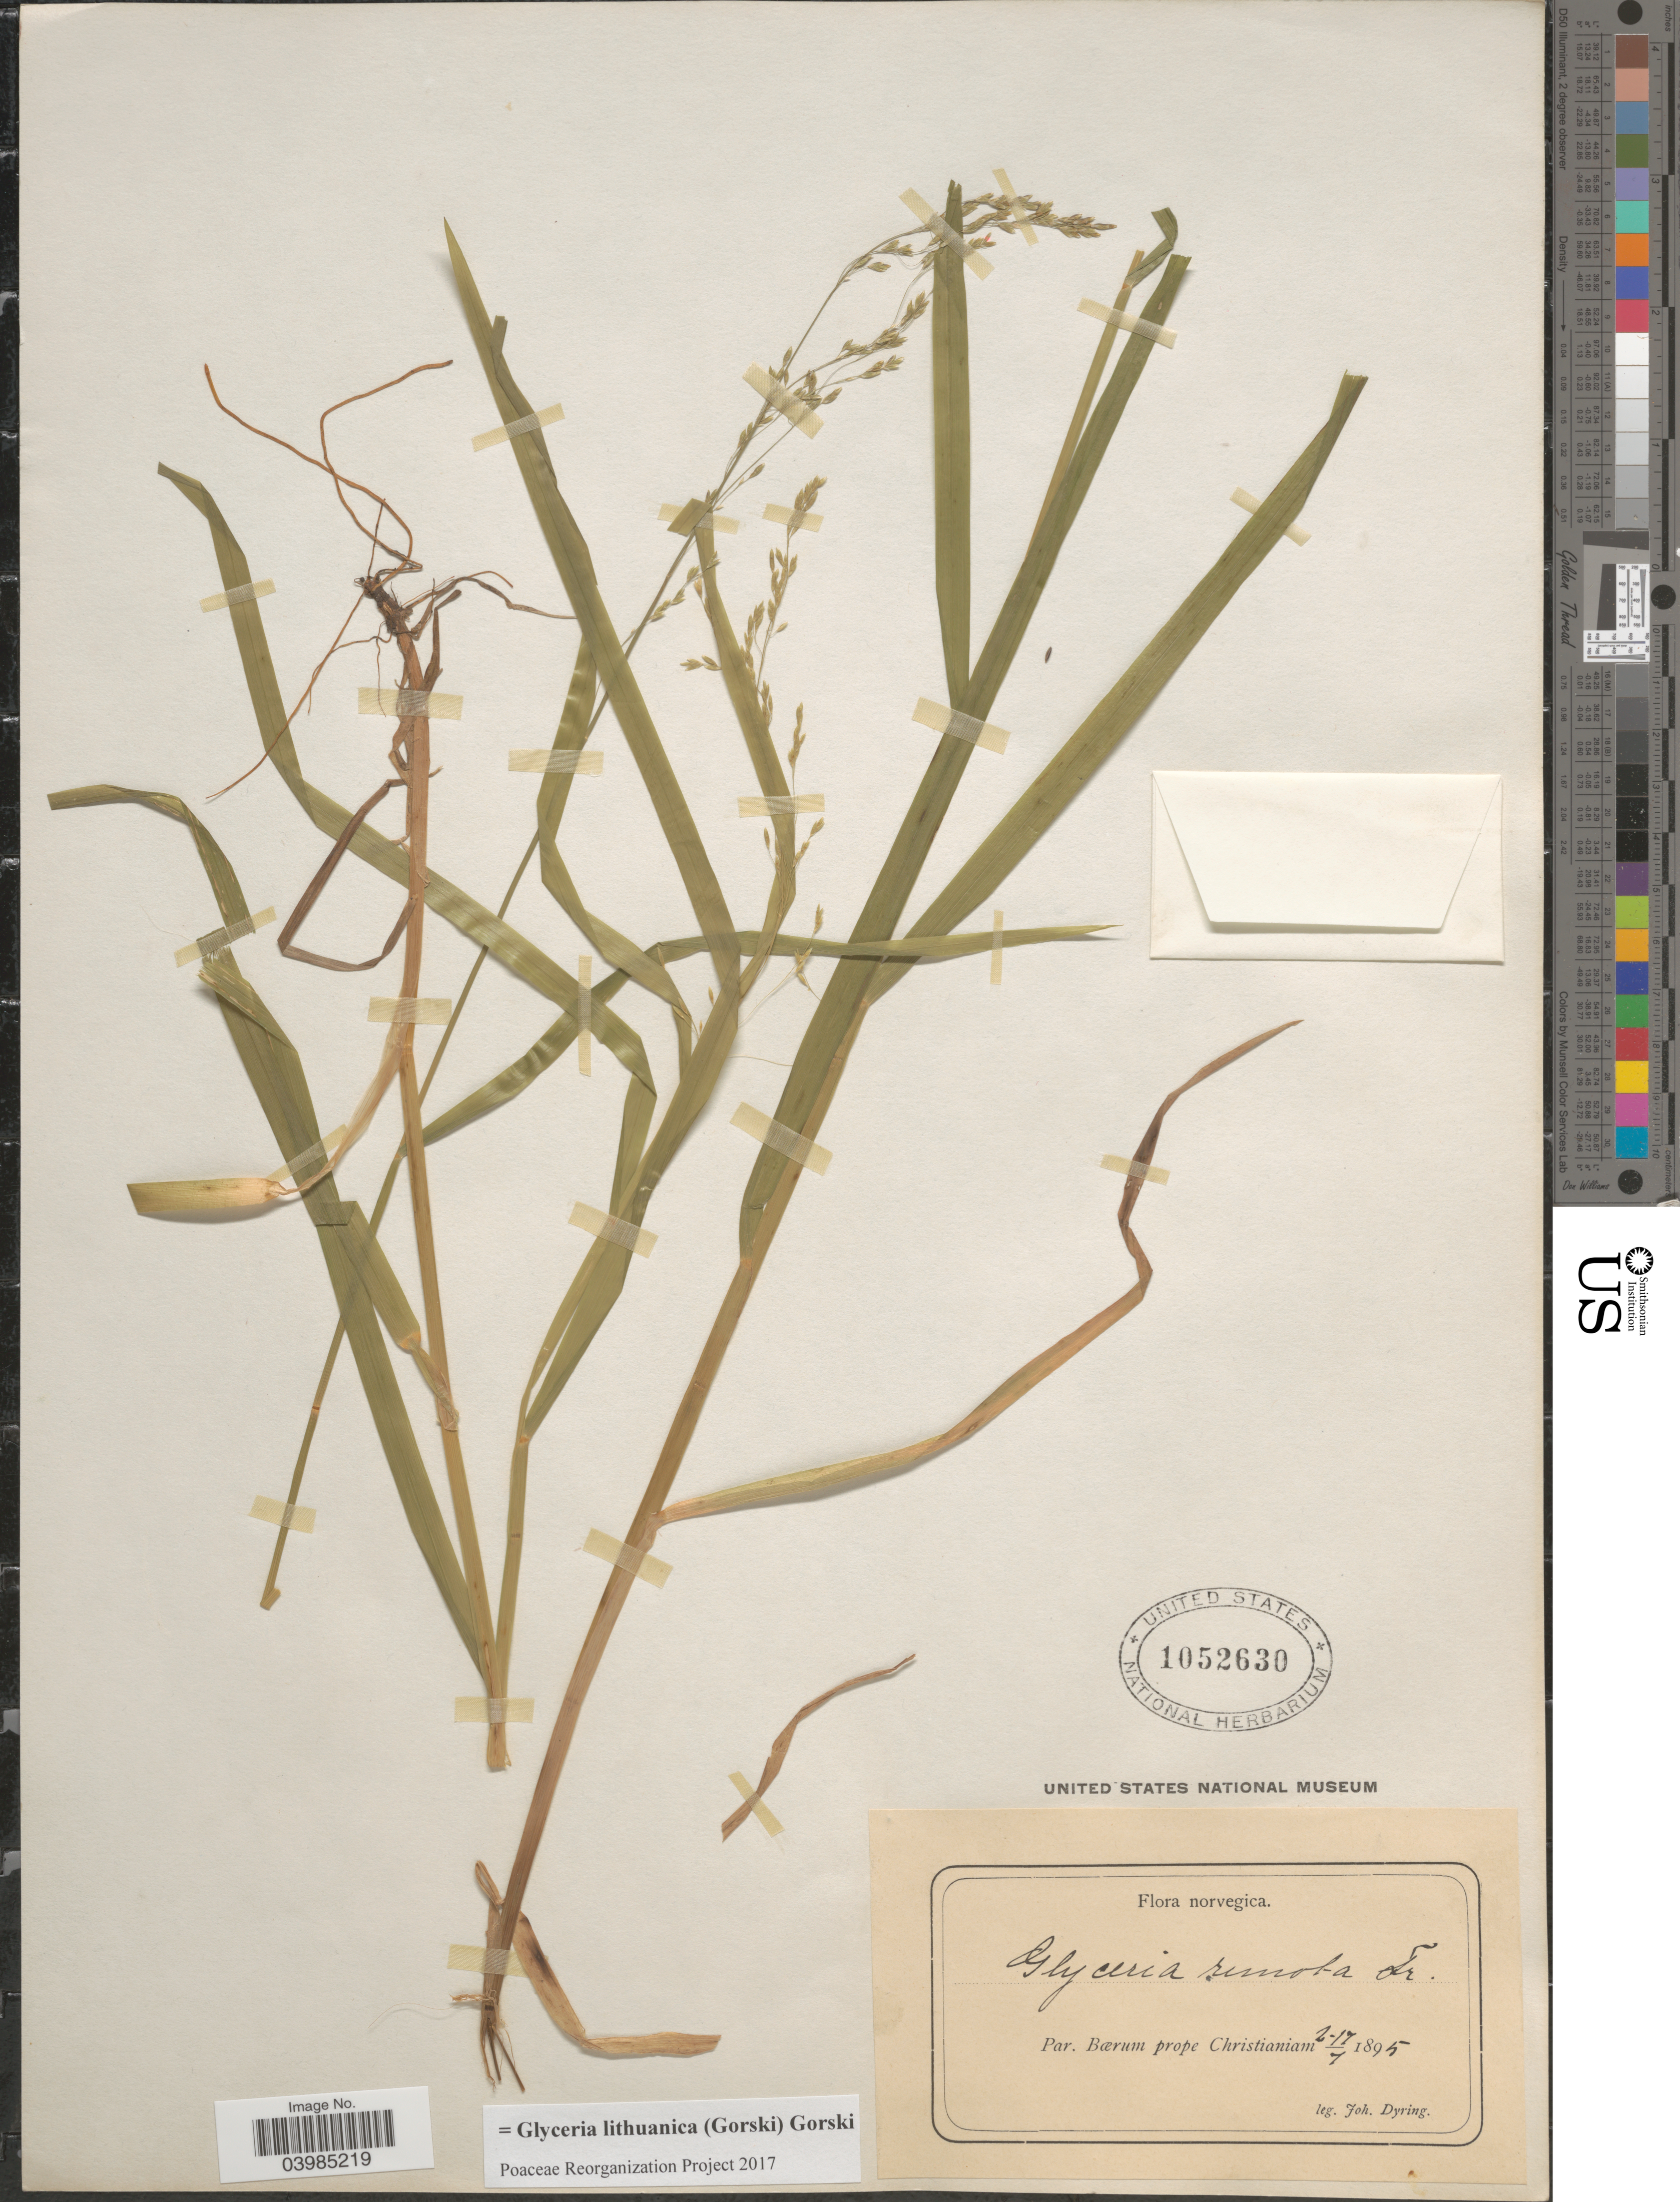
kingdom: Plantae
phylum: Tracheophyta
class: Liliopsida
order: Poales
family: Poaceae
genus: Glyceria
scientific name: Glyceria lithuanica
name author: (Gorski) Gorski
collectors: J. Dyring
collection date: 1895-07-02/1895-07-17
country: Norway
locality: Norvegica. Par. Bærum prope Christianiam.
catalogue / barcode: US 1052630